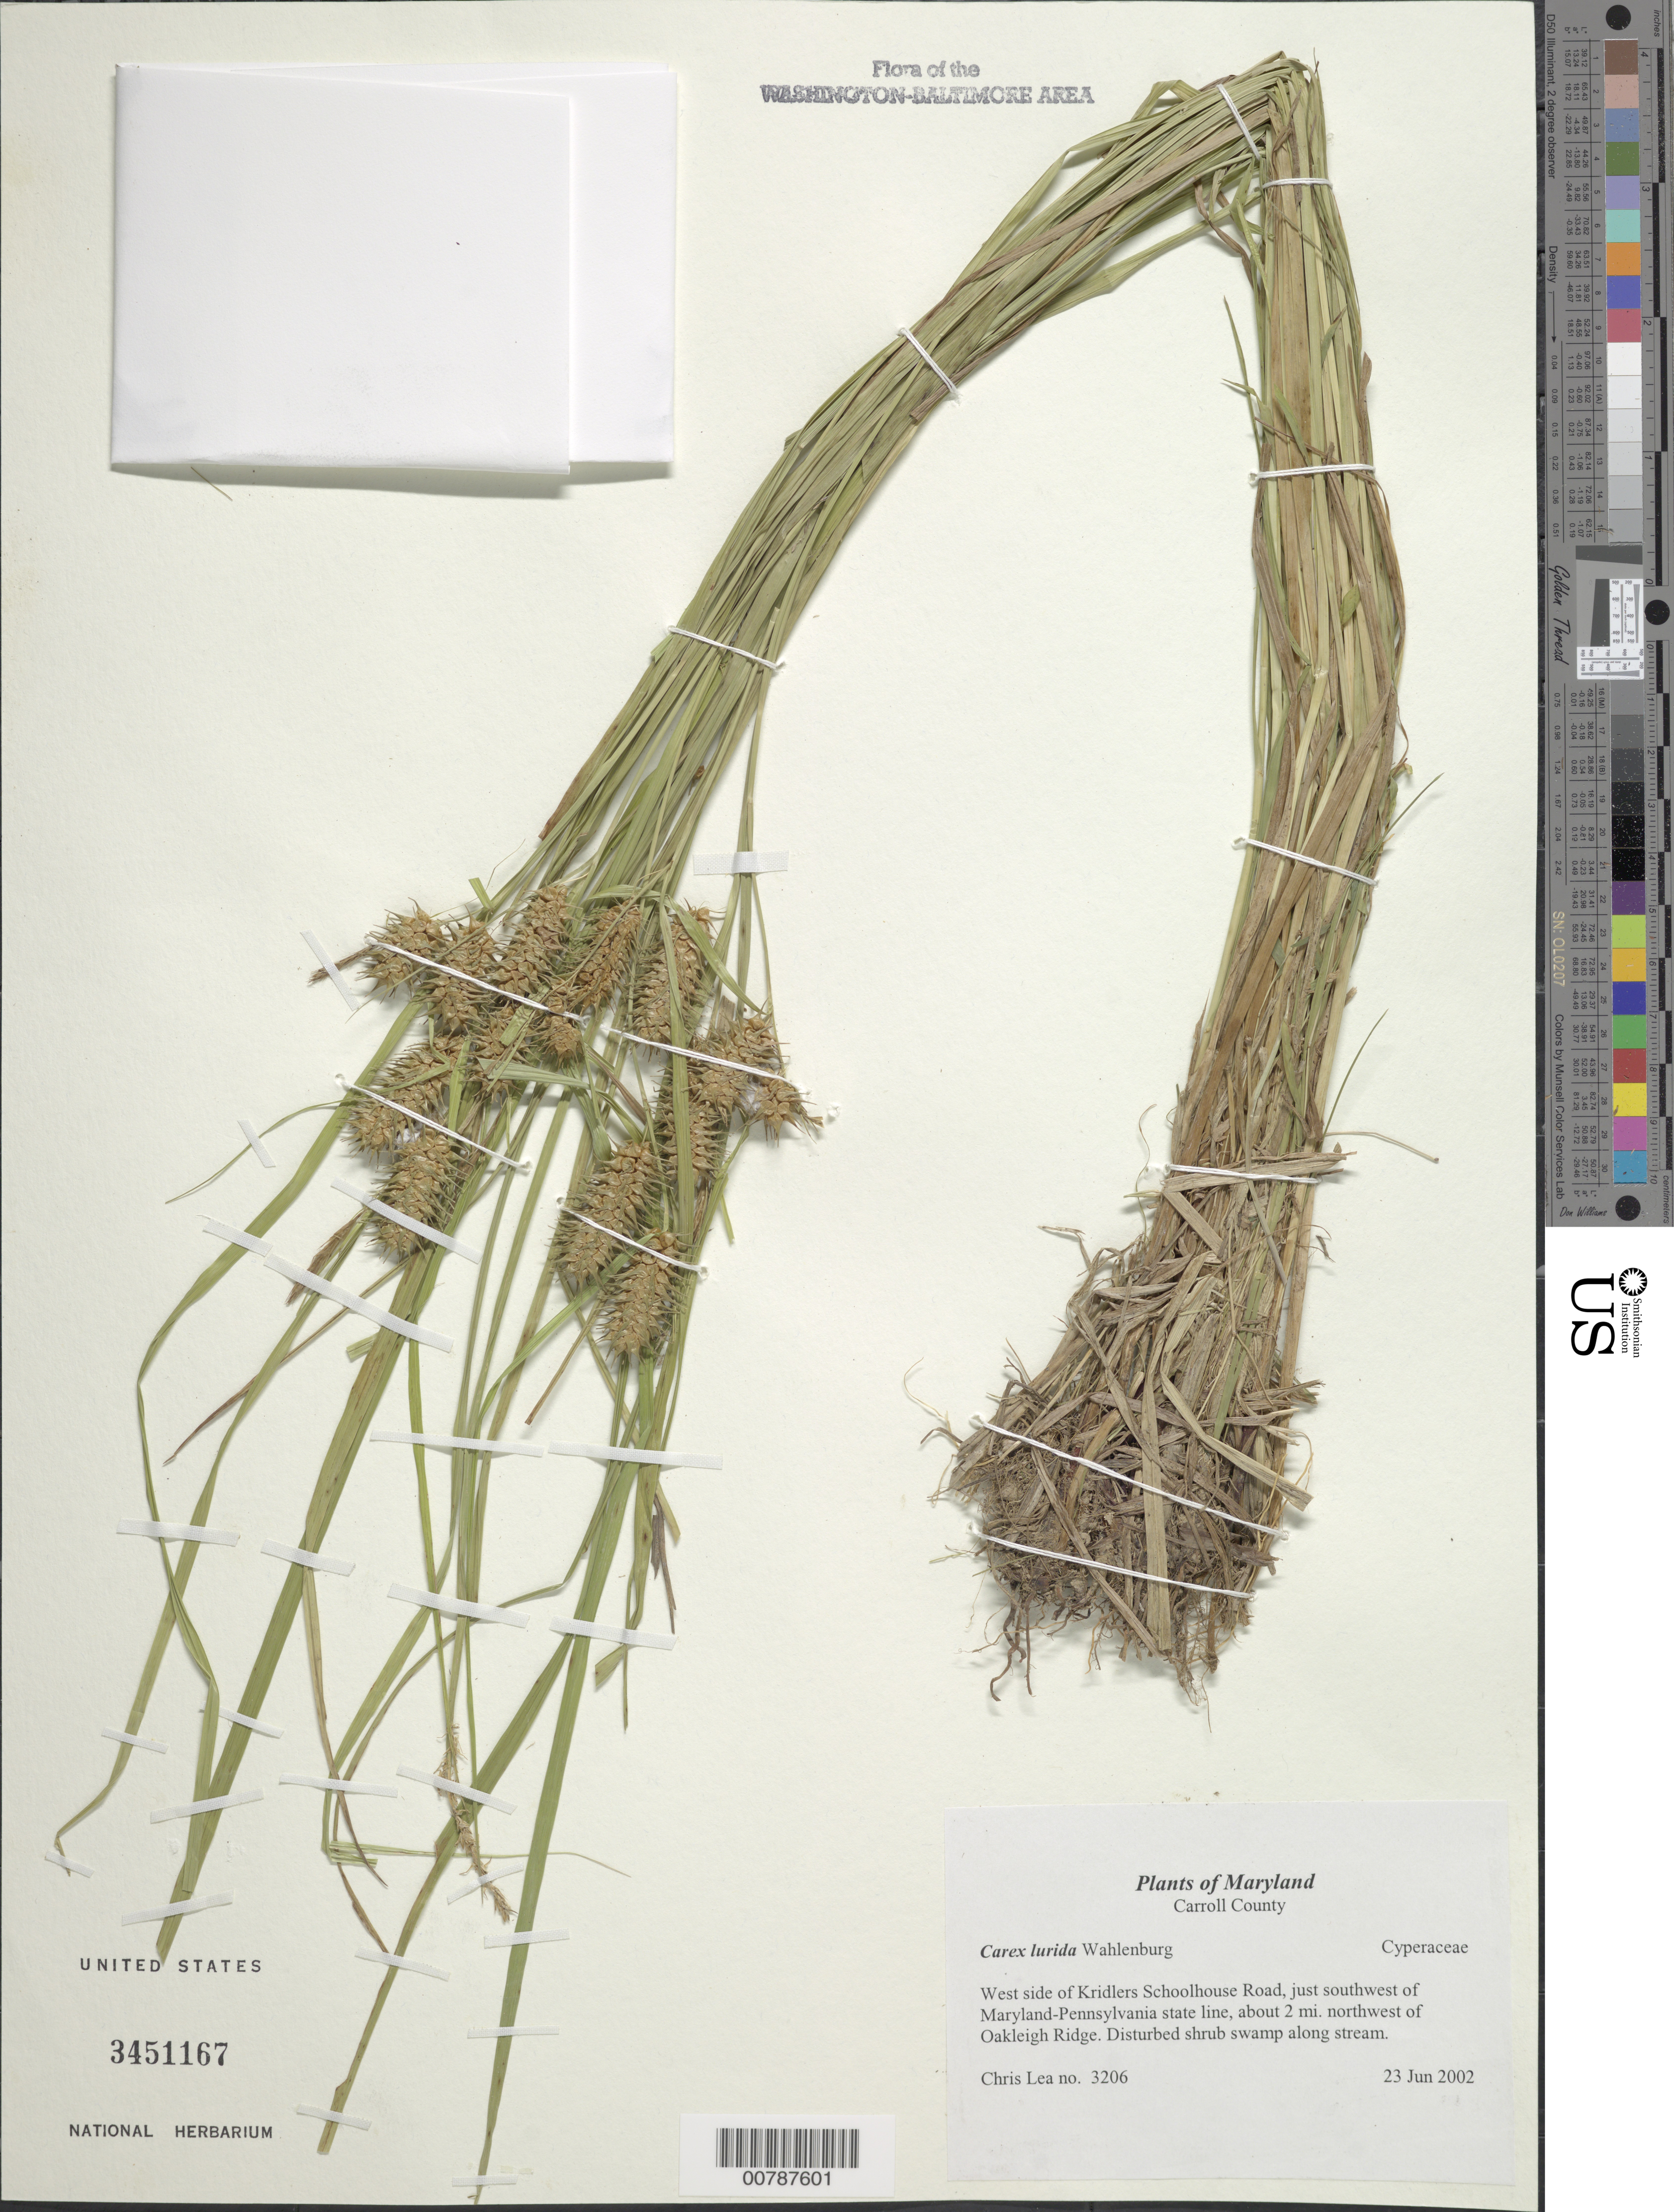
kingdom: Plantae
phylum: Tracheophyta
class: Liliopsida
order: Poales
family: Cyperaceae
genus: Carex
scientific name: Carex lurida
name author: Wahlenb.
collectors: C. Lea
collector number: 3206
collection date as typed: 23 Jun 2002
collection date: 2002-06-23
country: United States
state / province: Maryland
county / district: Carroll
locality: West side of Kridlers Schoolhouse Road, just southwest of Maryland-Pennsylvania state line, about 2 mi. northwest of Oakleigh Ridge.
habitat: Disturbed shrub swamp along stream.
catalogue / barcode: US 3451167